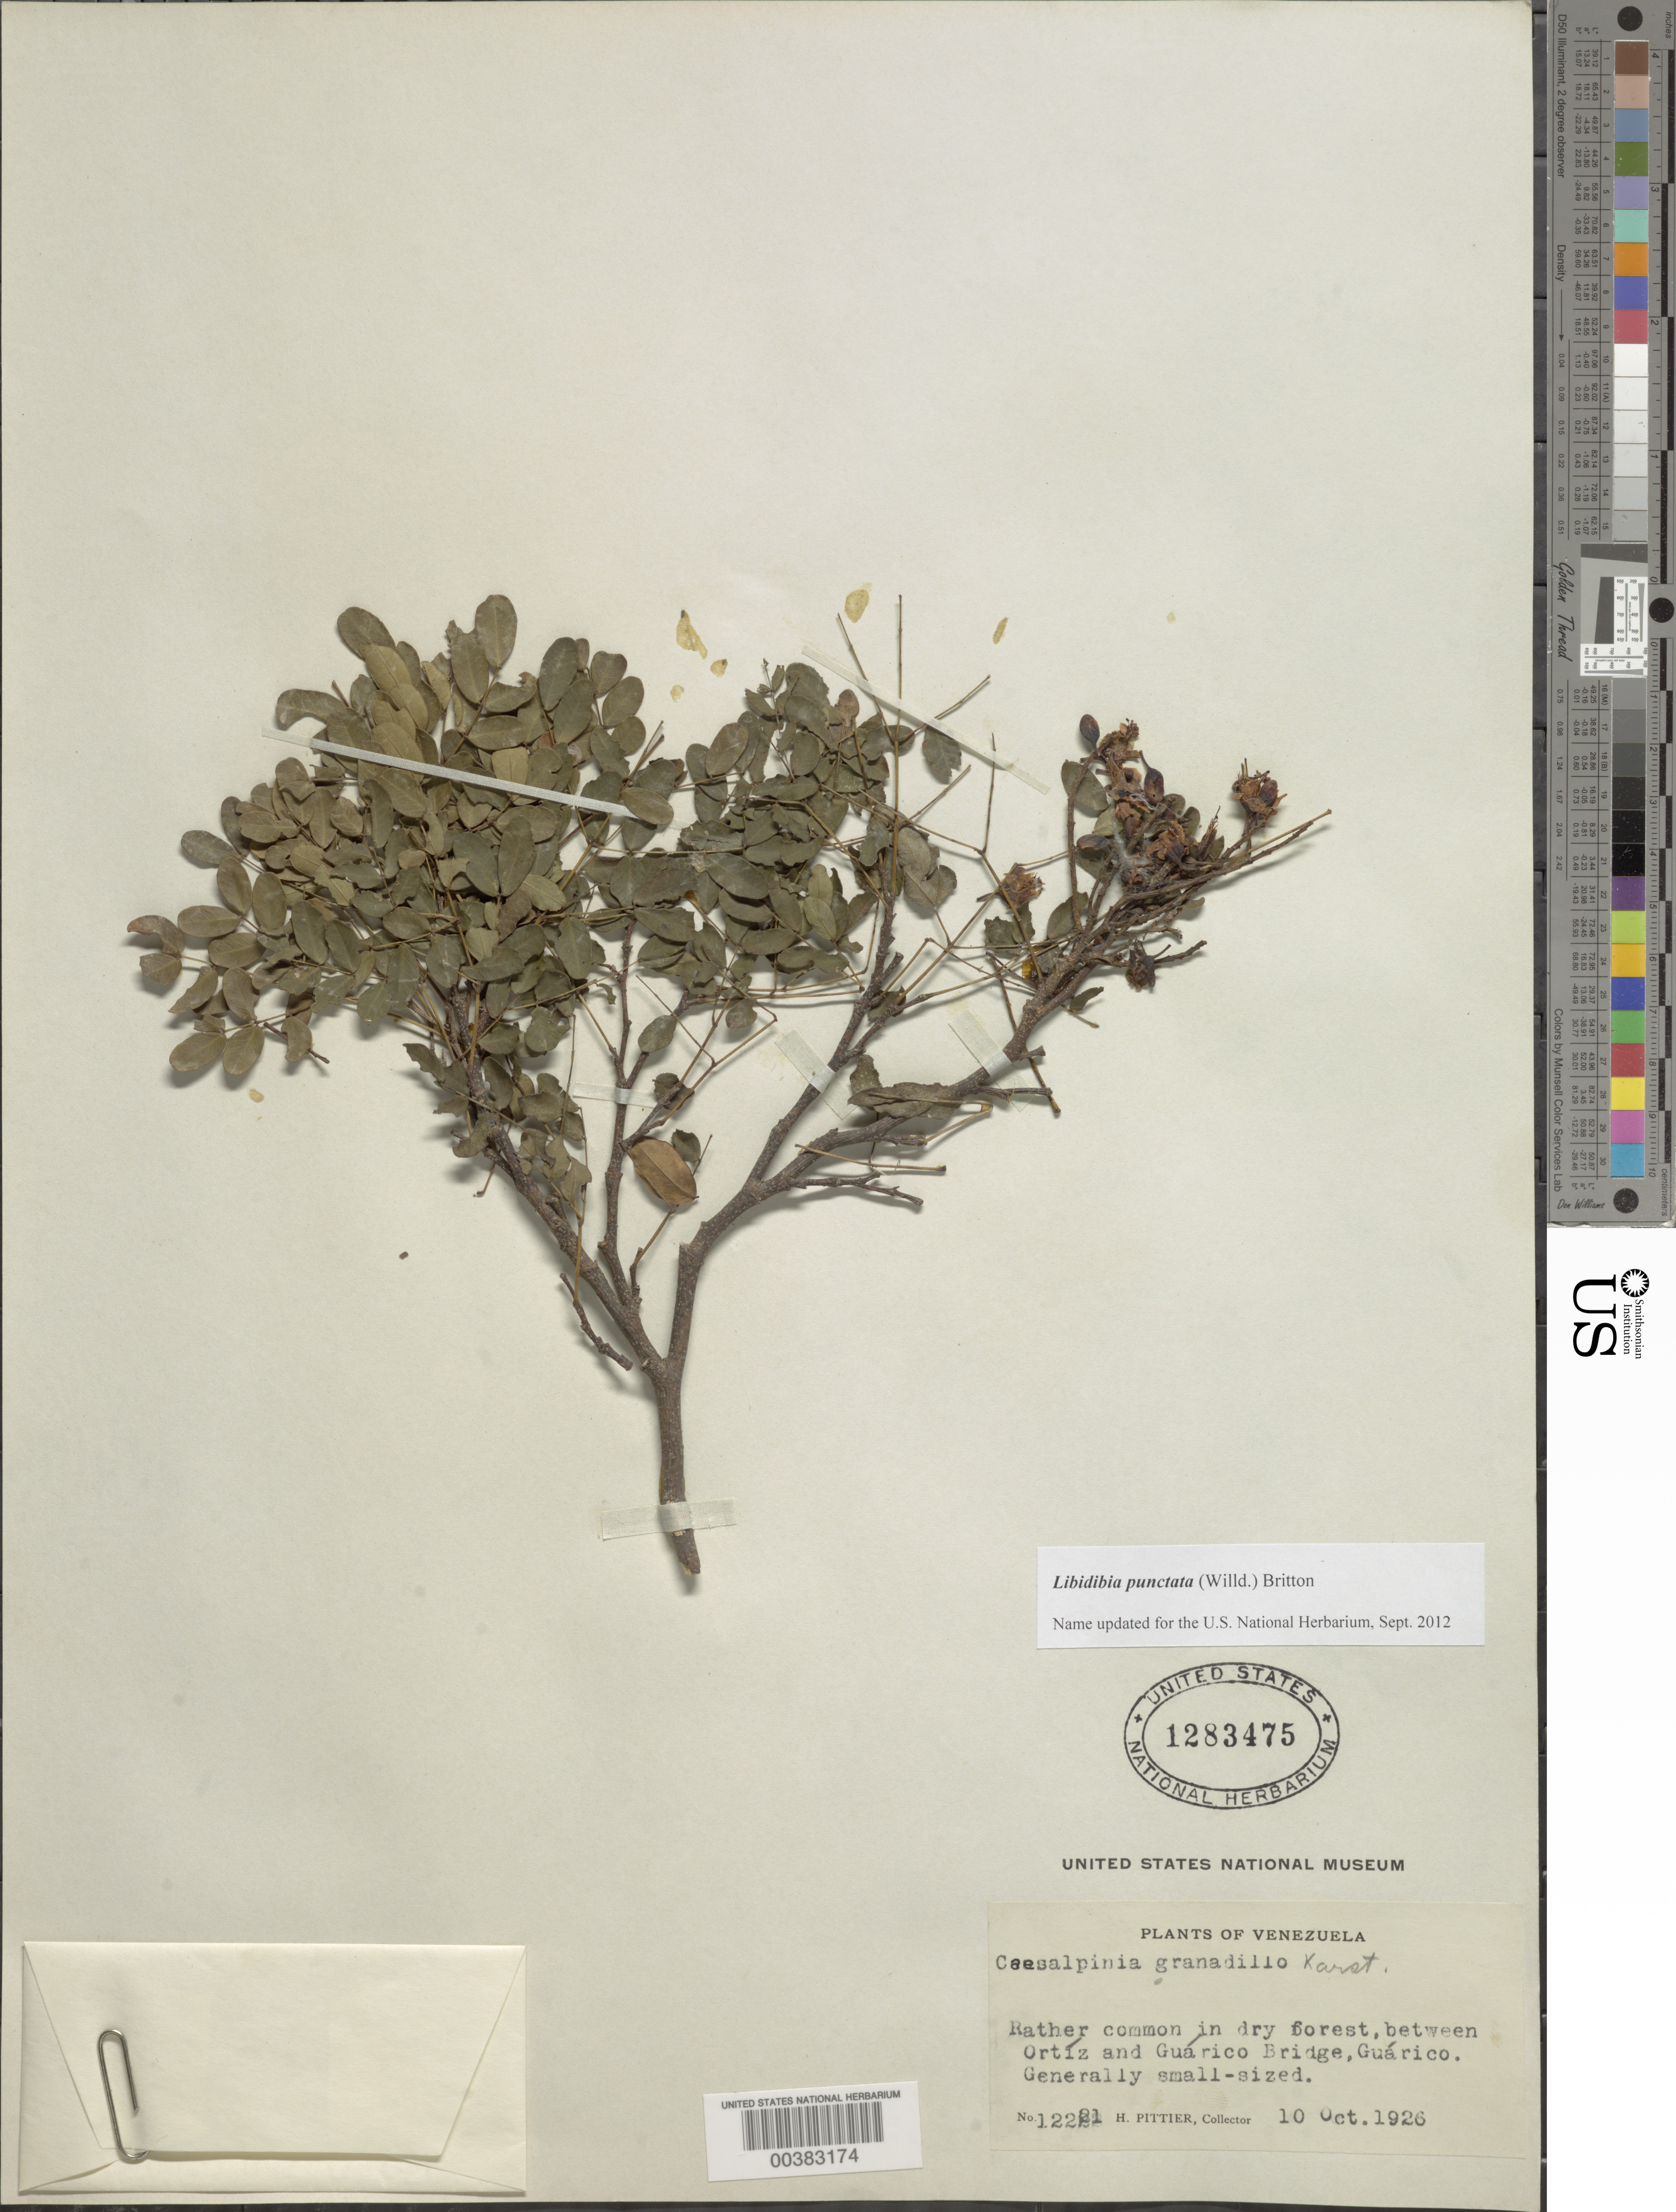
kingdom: Plantae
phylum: Tracheophyta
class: Magnoliopsida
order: Fabales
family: Fabaceae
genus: Libidibia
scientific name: Libidibia punctata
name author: (Willd.) Britton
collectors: H. F. Pittier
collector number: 12221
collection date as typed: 10 Oct 1926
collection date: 1926-10-10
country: Venezuela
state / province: Guárico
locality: Between ortiz and guarico bridge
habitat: Dry forest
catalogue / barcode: US 1283475